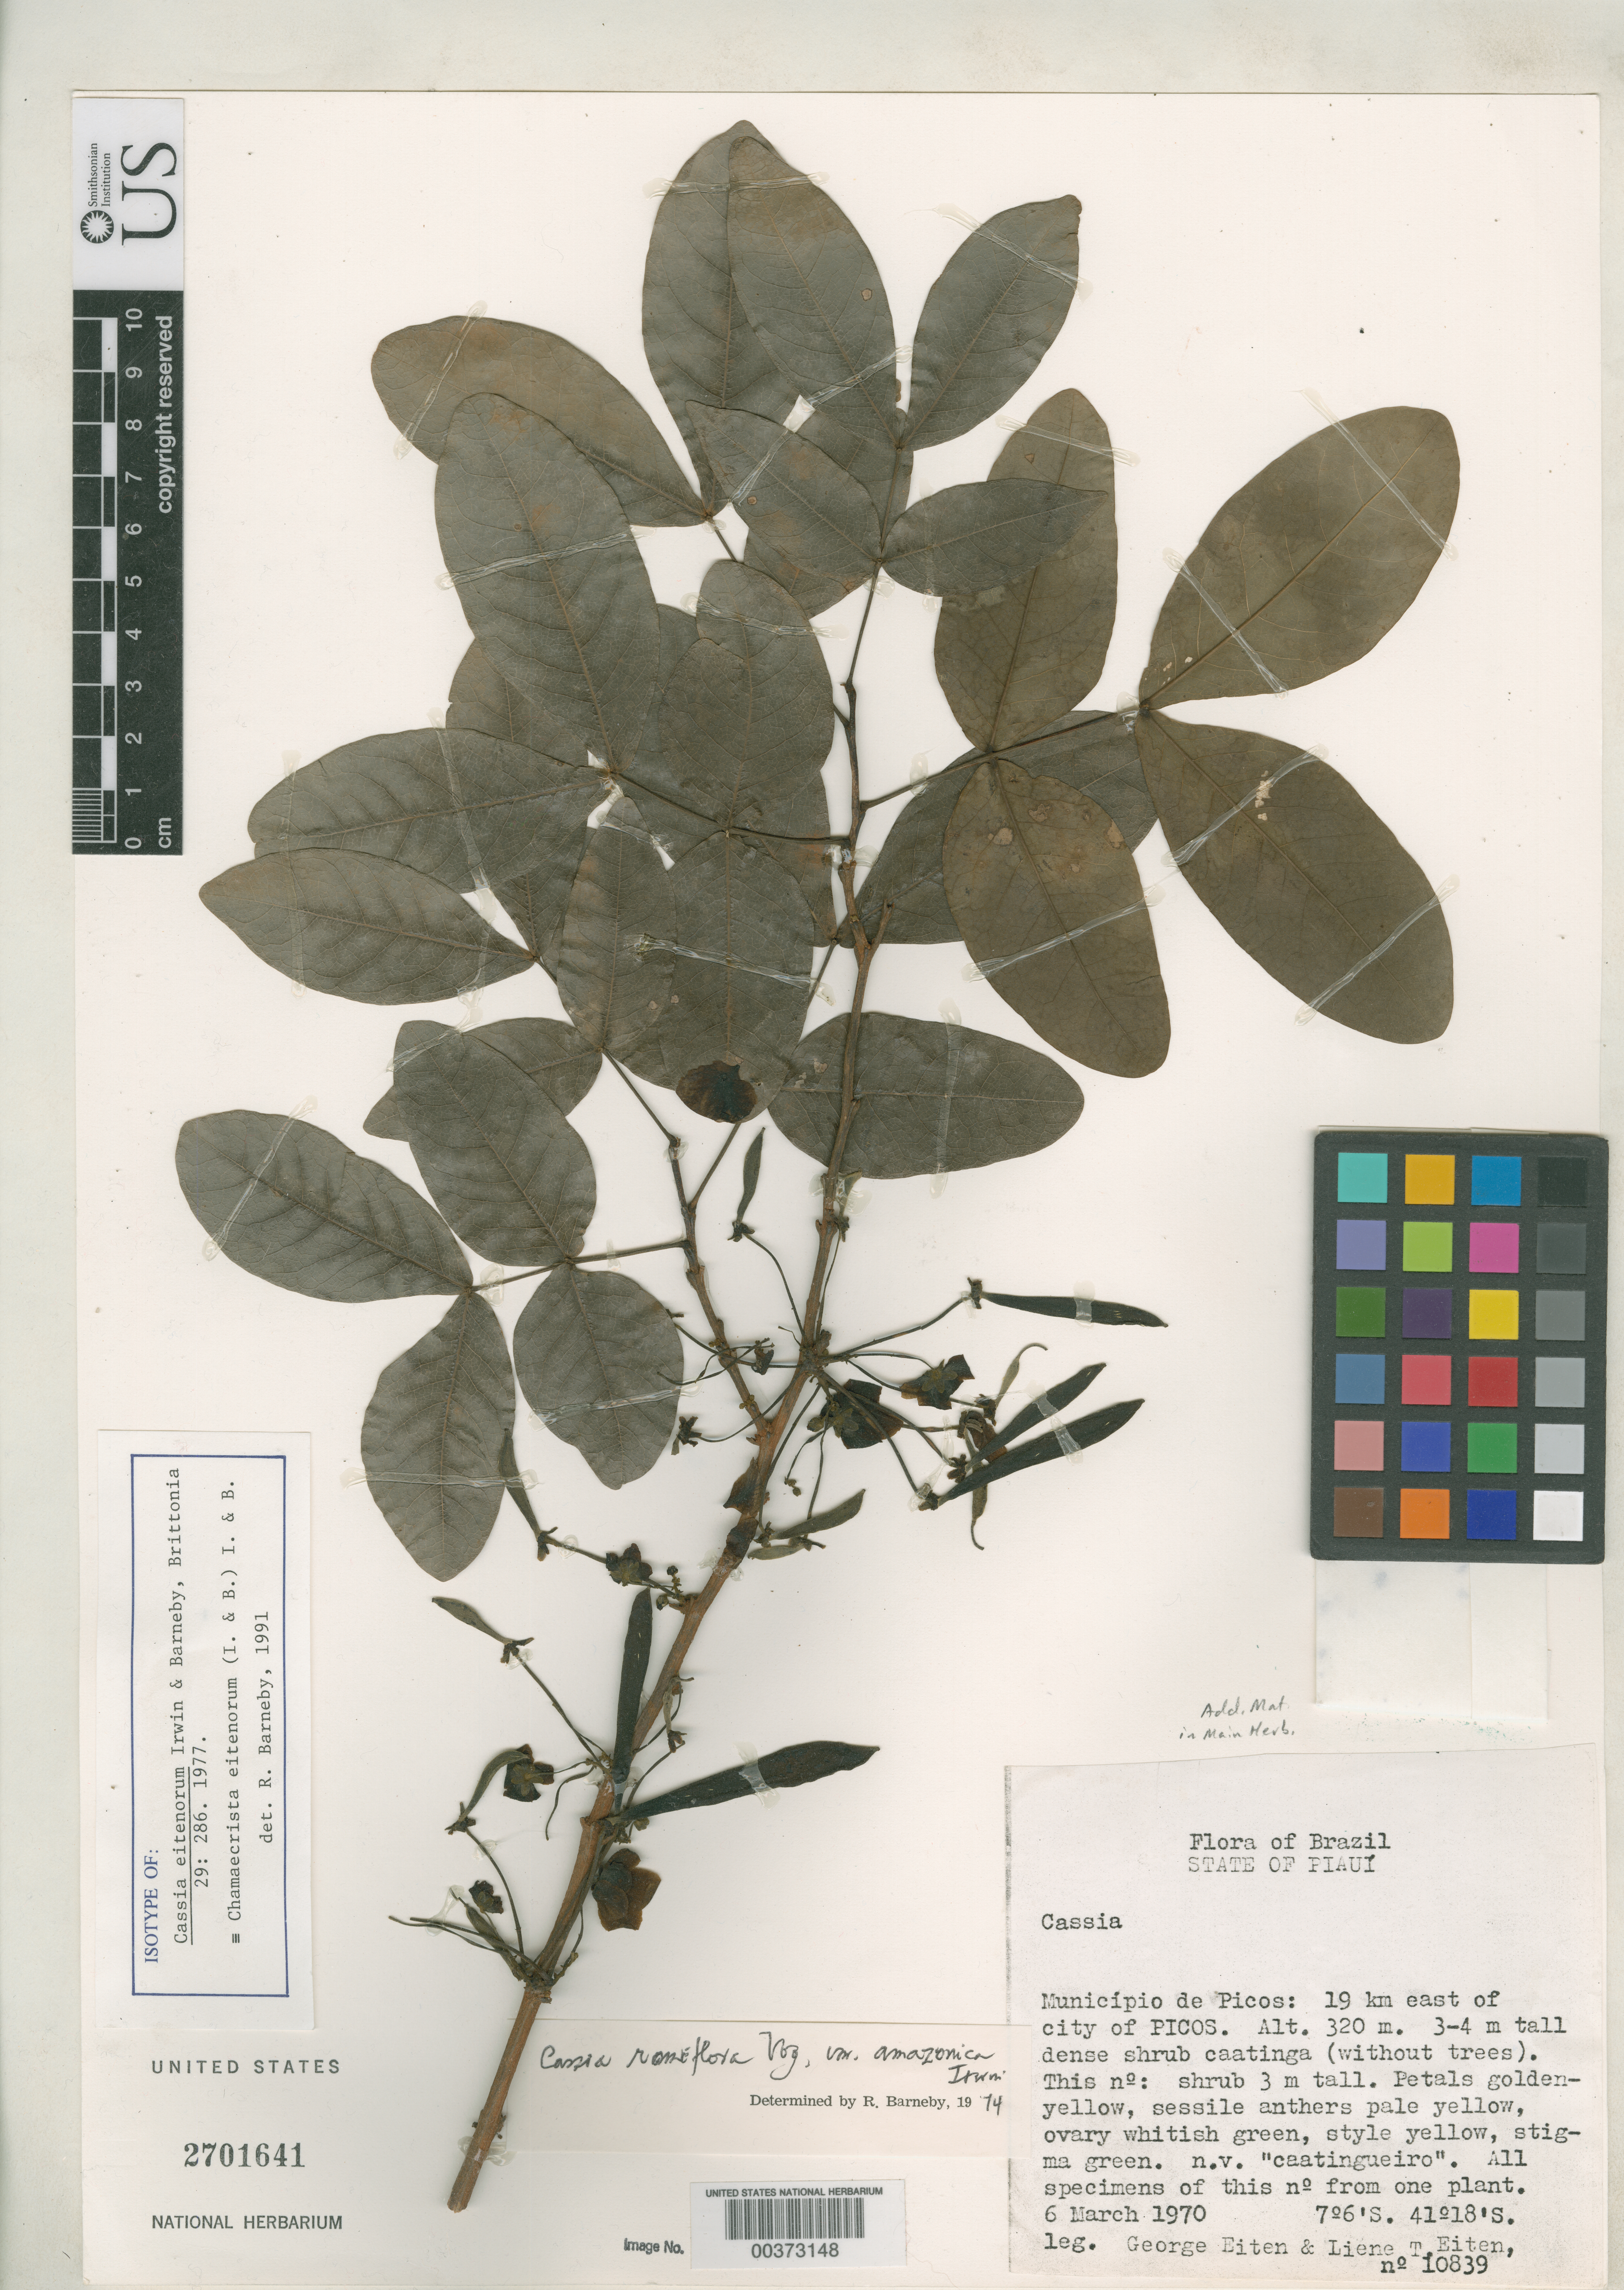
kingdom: Plantae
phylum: Tracheophyta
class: Magnoliopsida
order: Fabales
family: Fabaceae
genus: Cassia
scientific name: Cassia eitenorum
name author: H.S. Irwin & Barneby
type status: Isotype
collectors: G. Eiten & L. T. Eiten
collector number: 10839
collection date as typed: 06 Mar 1970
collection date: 1970-03-06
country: Brazil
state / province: Piauí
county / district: Picos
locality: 19 km E of City of Picos.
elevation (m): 320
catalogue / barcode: US 2701641